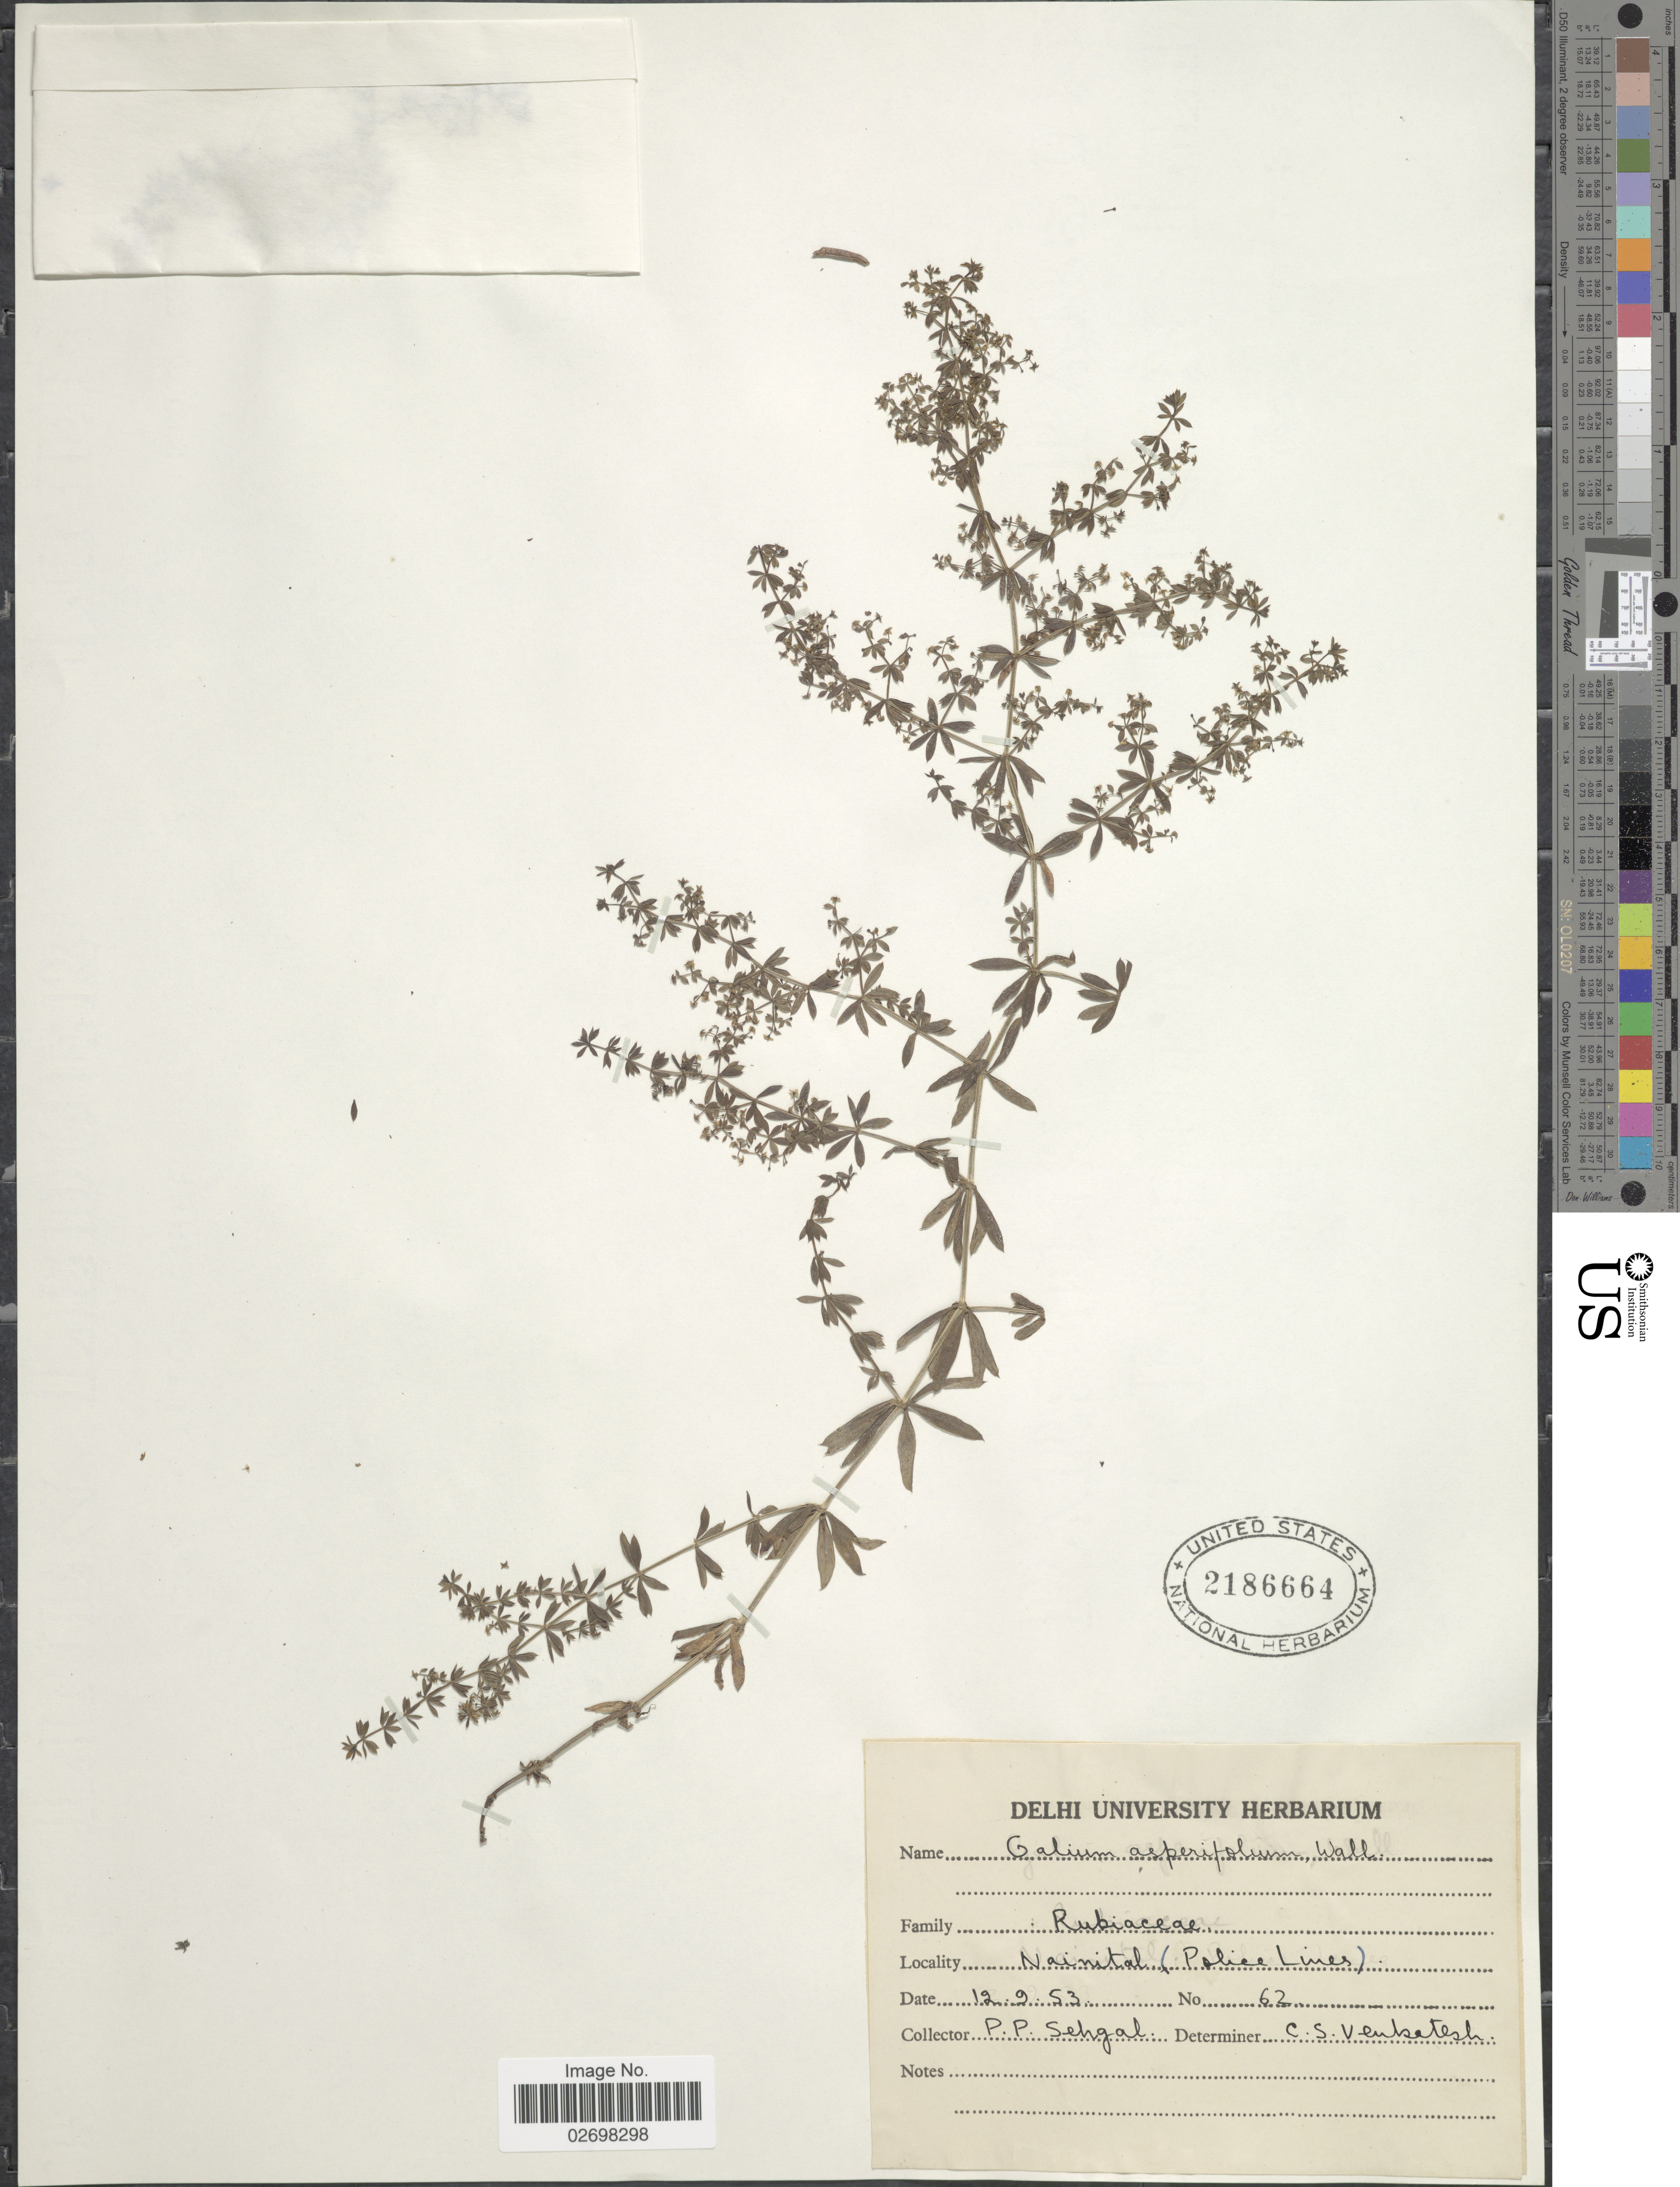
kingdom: Plantae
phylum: Tracheophyta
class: Magnoliopsida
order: Gentianales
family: Rubiaceae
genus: Galium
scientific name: Galium asperifolium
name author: Wall.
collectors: P. Sehgal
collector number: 62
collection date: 1953-09-12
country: India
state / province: Uttarakhand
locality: Nainital (Police Lines)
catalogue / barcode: US 2186664